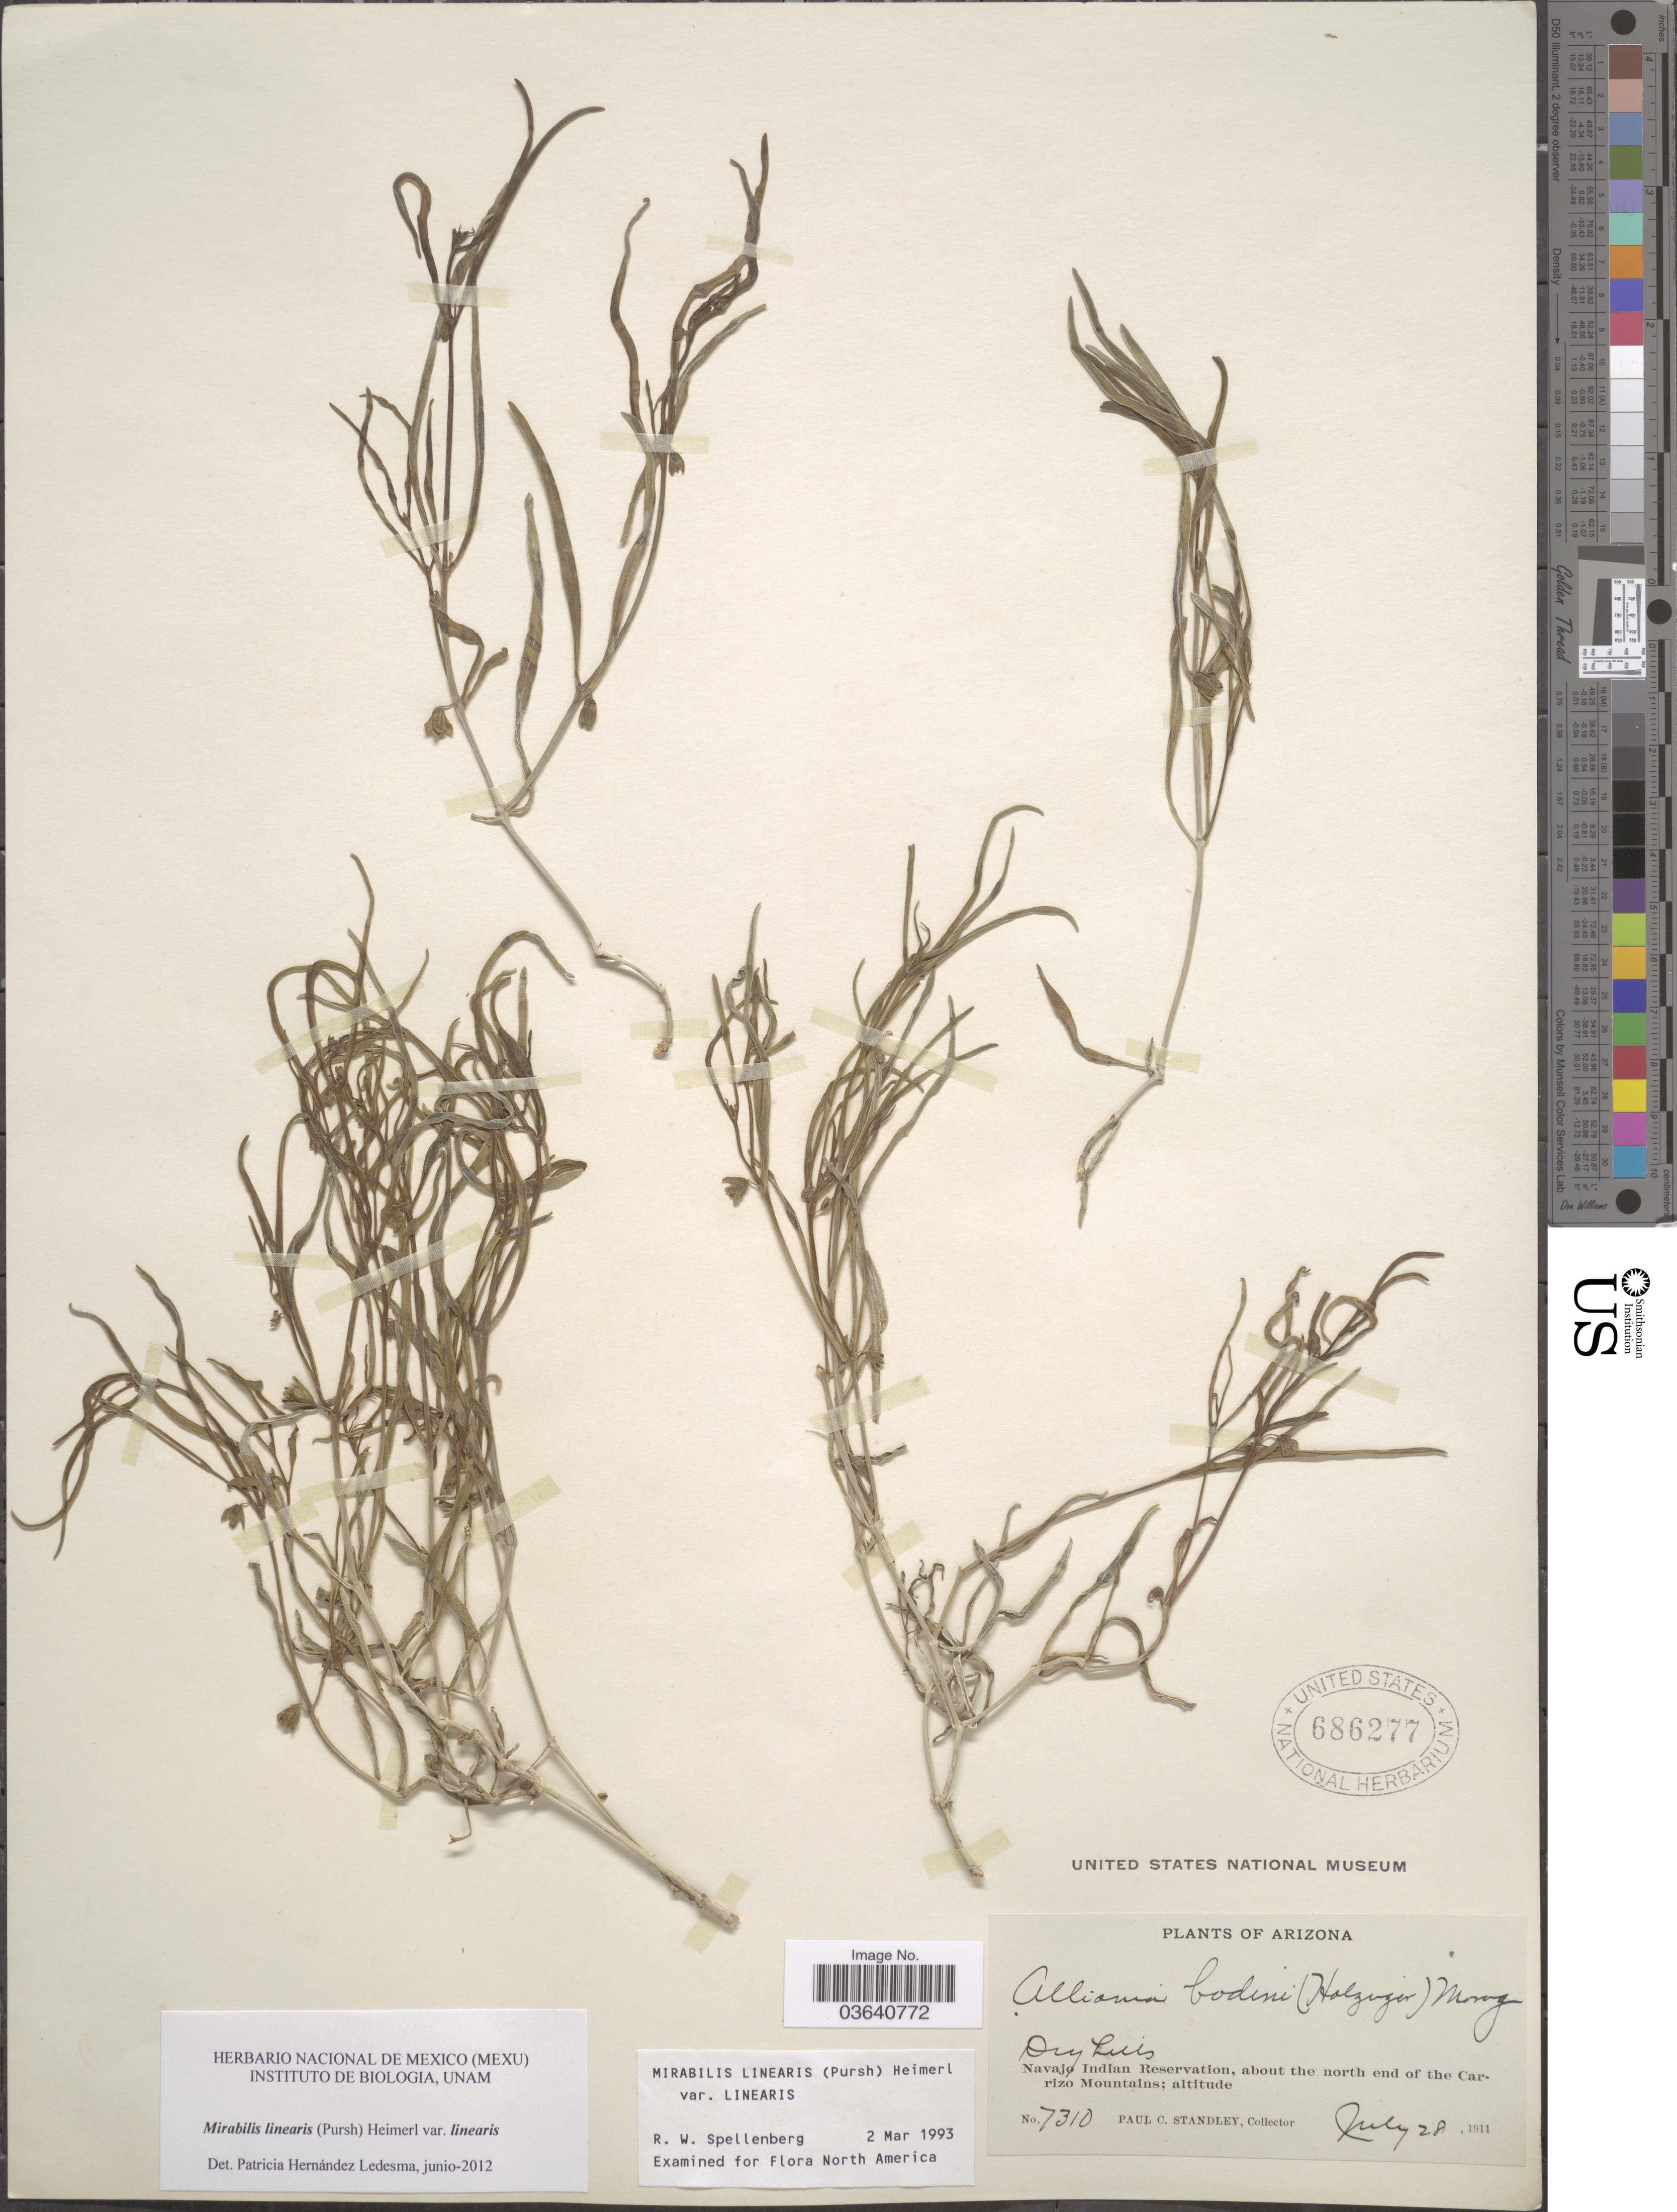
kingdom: Plantae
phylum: Tracheophyta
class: Magnoliopsida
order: Caryophyllales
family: Nyctaginaceae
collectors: P. C. Standley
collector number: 7310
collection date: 1911-07-28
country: United States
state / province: Arizona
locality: Dry hills, Navajo Indian Reservation, about the north end of the Carizo Mountains.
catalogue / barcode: US 686277